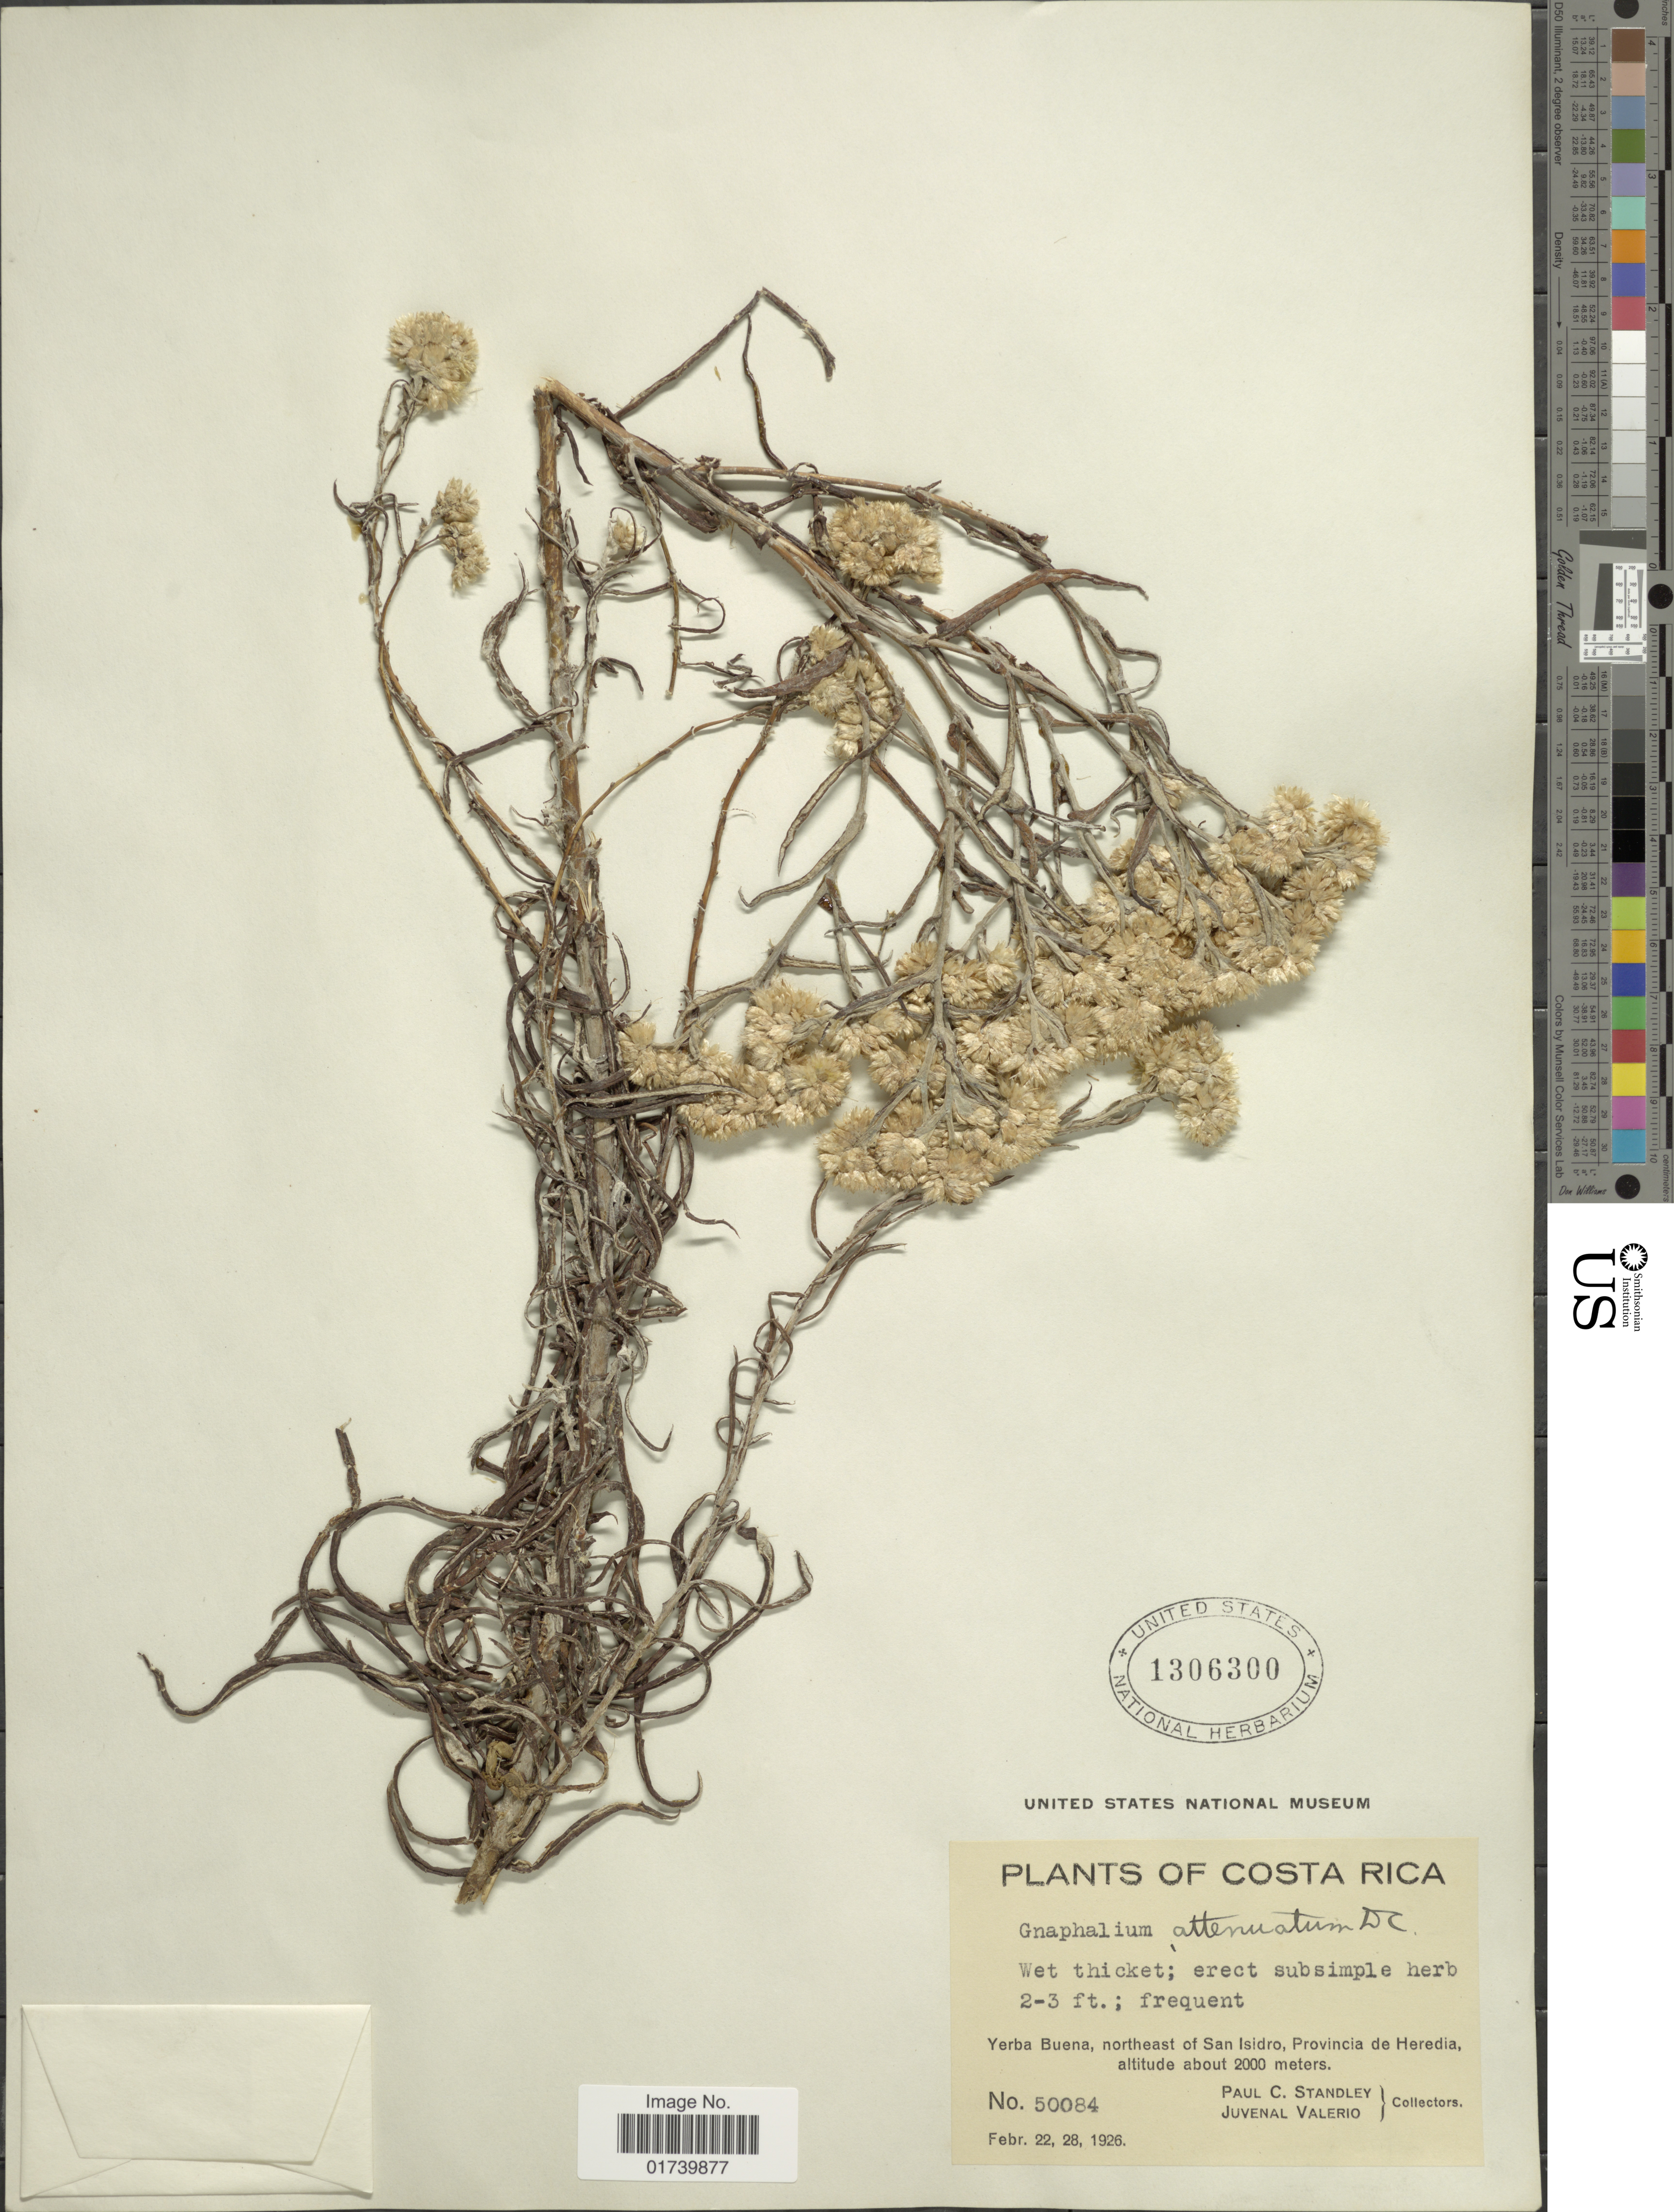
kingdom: Plantae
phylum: Tracheophyta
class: Magnoliopsida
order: Asterales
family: Asteraceae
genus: Pseudognaphalium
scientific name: Pseudognaphalium pruskii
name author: G.L. Nesom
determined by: Nesom, Guy L.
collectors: P. C. Standley & J. Valerio R.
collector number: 50084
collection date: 1926-02-22/1926-02-28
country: Costa Rica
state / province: Heredia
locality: Yerba Buena, northeast of San Isidro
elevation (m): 2000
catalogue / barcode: US 1306300